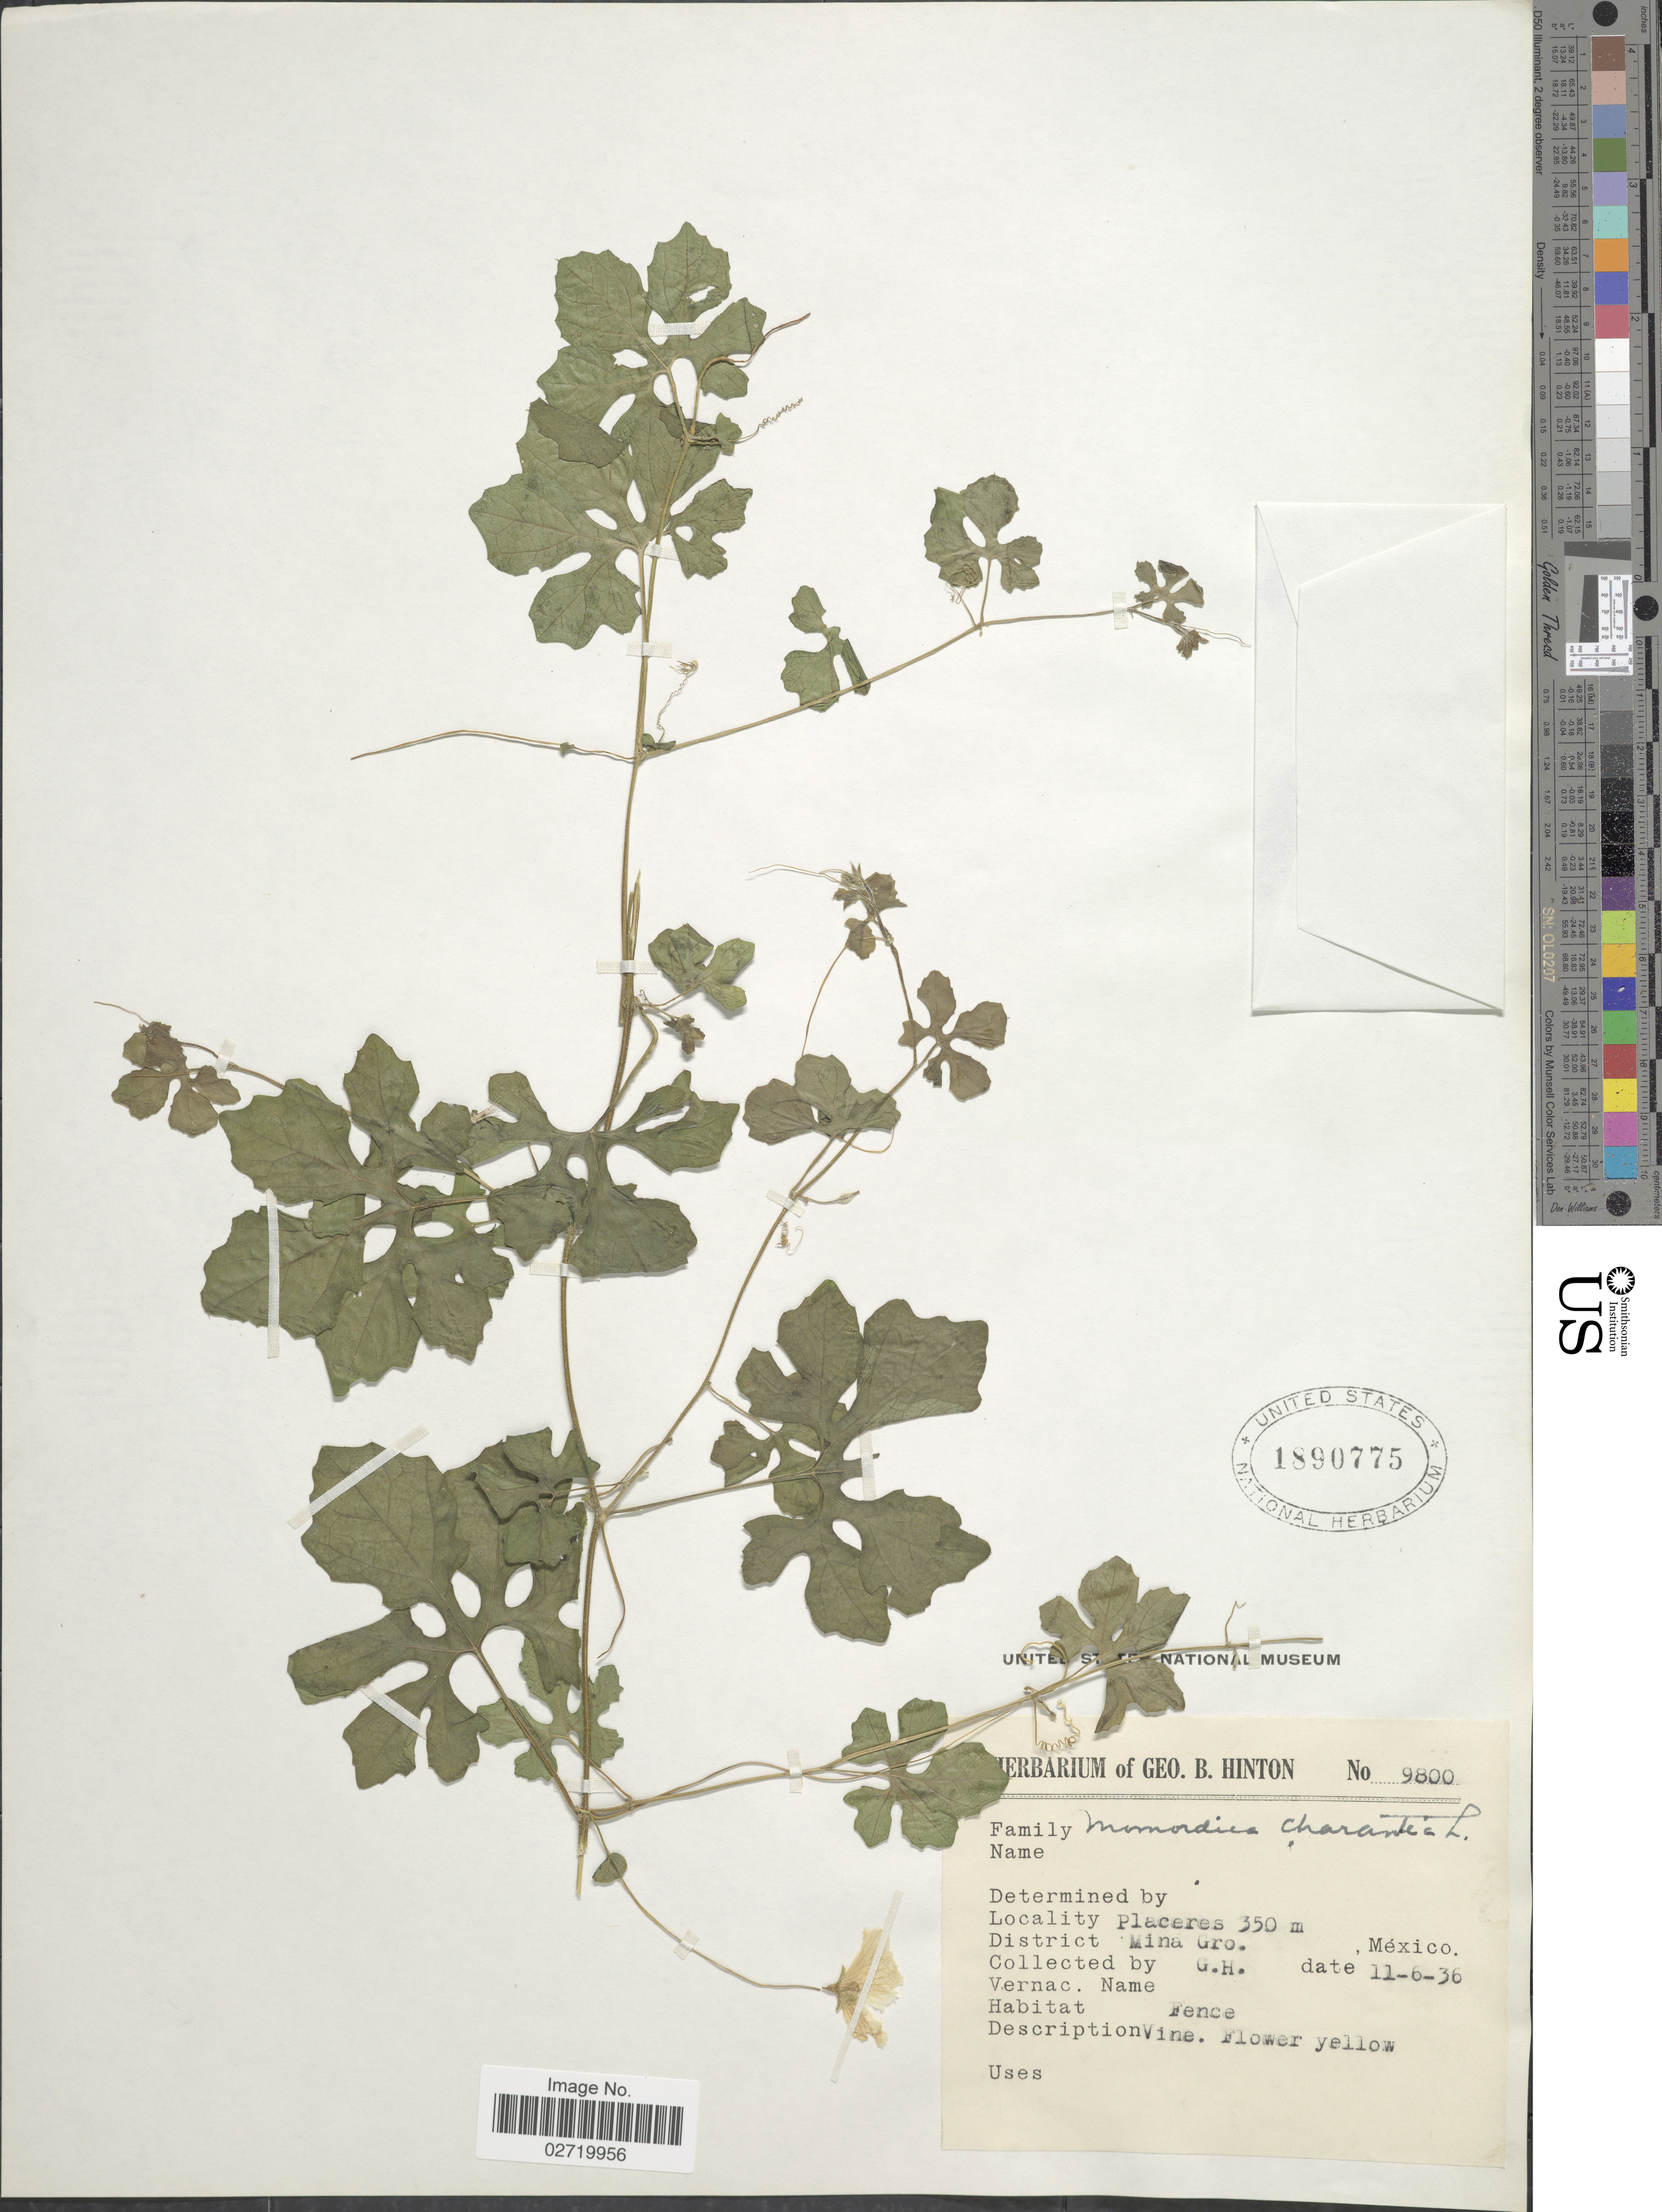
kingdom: Plantae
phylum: Tracheophyta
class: Magnoliopsida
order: Cucurbitales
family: Cucurbitaceae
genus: Momordica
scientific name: Momordica charantia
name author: L.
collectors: G. B. Hinton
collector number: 9800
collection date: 1936-11-06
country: Mexico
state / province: Guerrero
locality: Placeres. District Mina Gro.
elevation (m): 350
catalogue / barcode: US 1890775